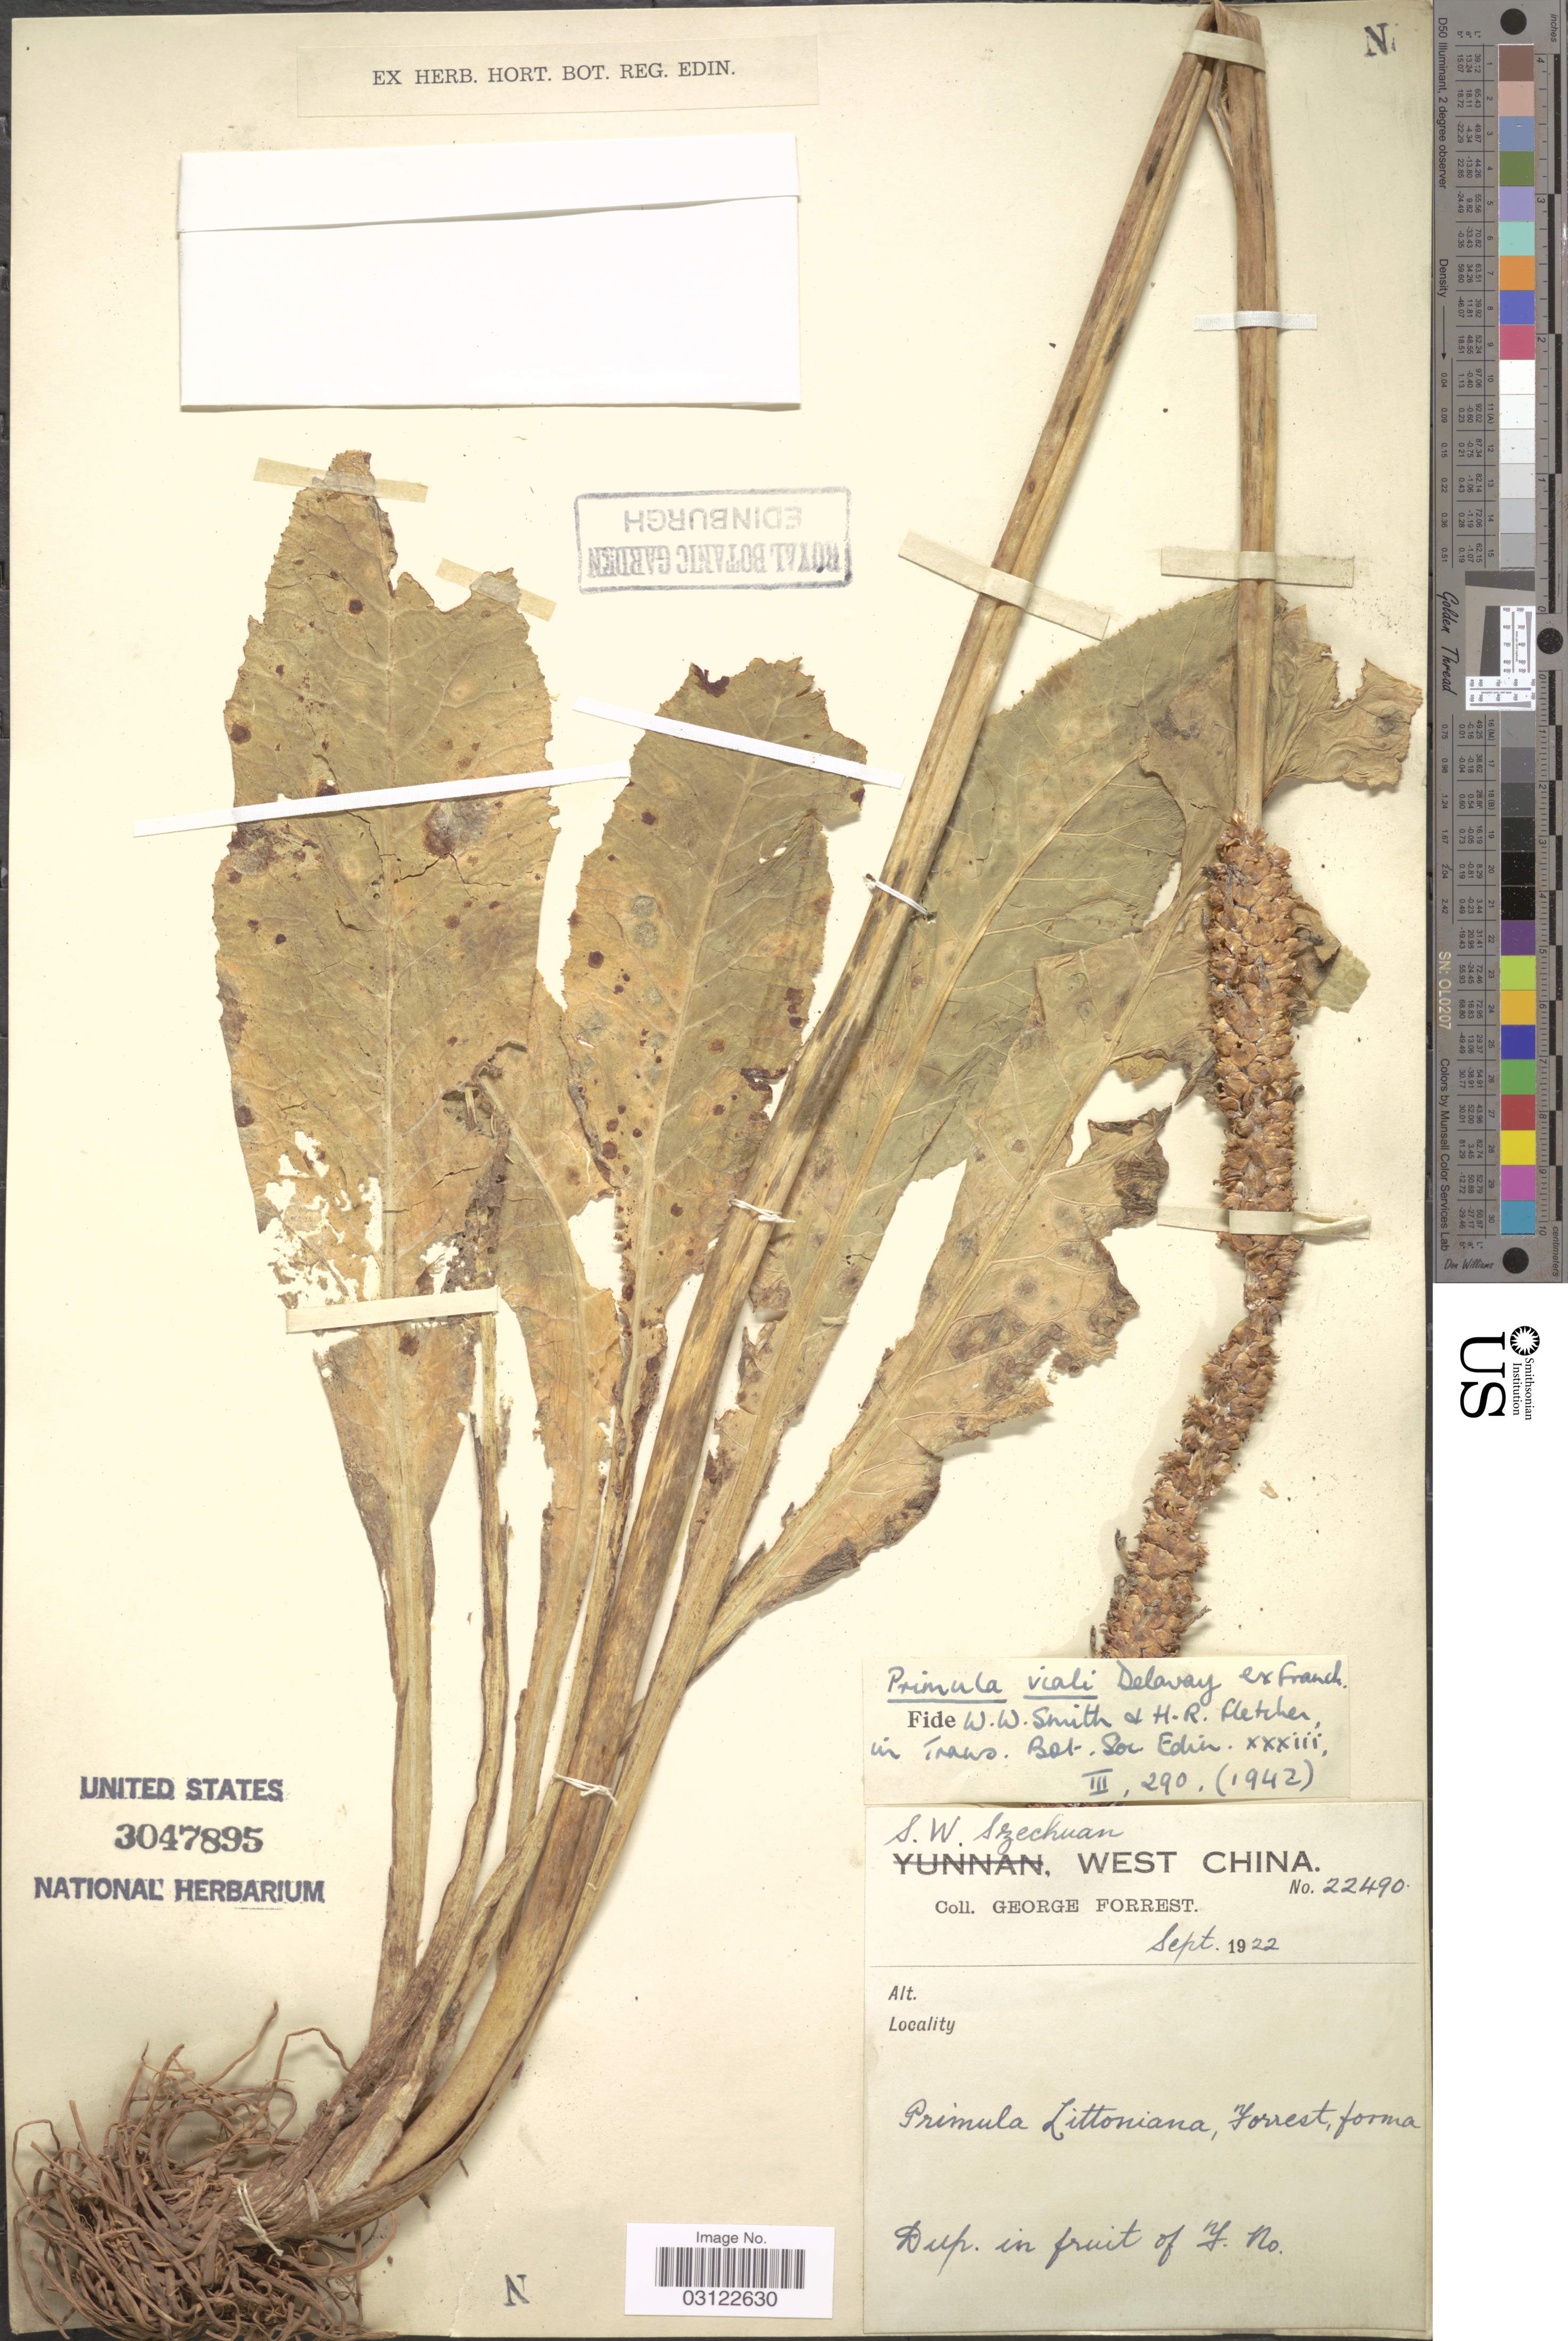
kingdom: Plantae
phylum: Tracheophyta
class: Magnoliopsida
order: Ericales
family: Primulaceae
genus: Primula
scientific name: Primula vialii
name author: Delavay ex Franch.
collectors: G. Forrest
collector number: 22490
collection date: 1922-09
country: China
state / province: Sichuan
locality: S.W. Szechuan, West China.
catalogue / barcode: US 3047895